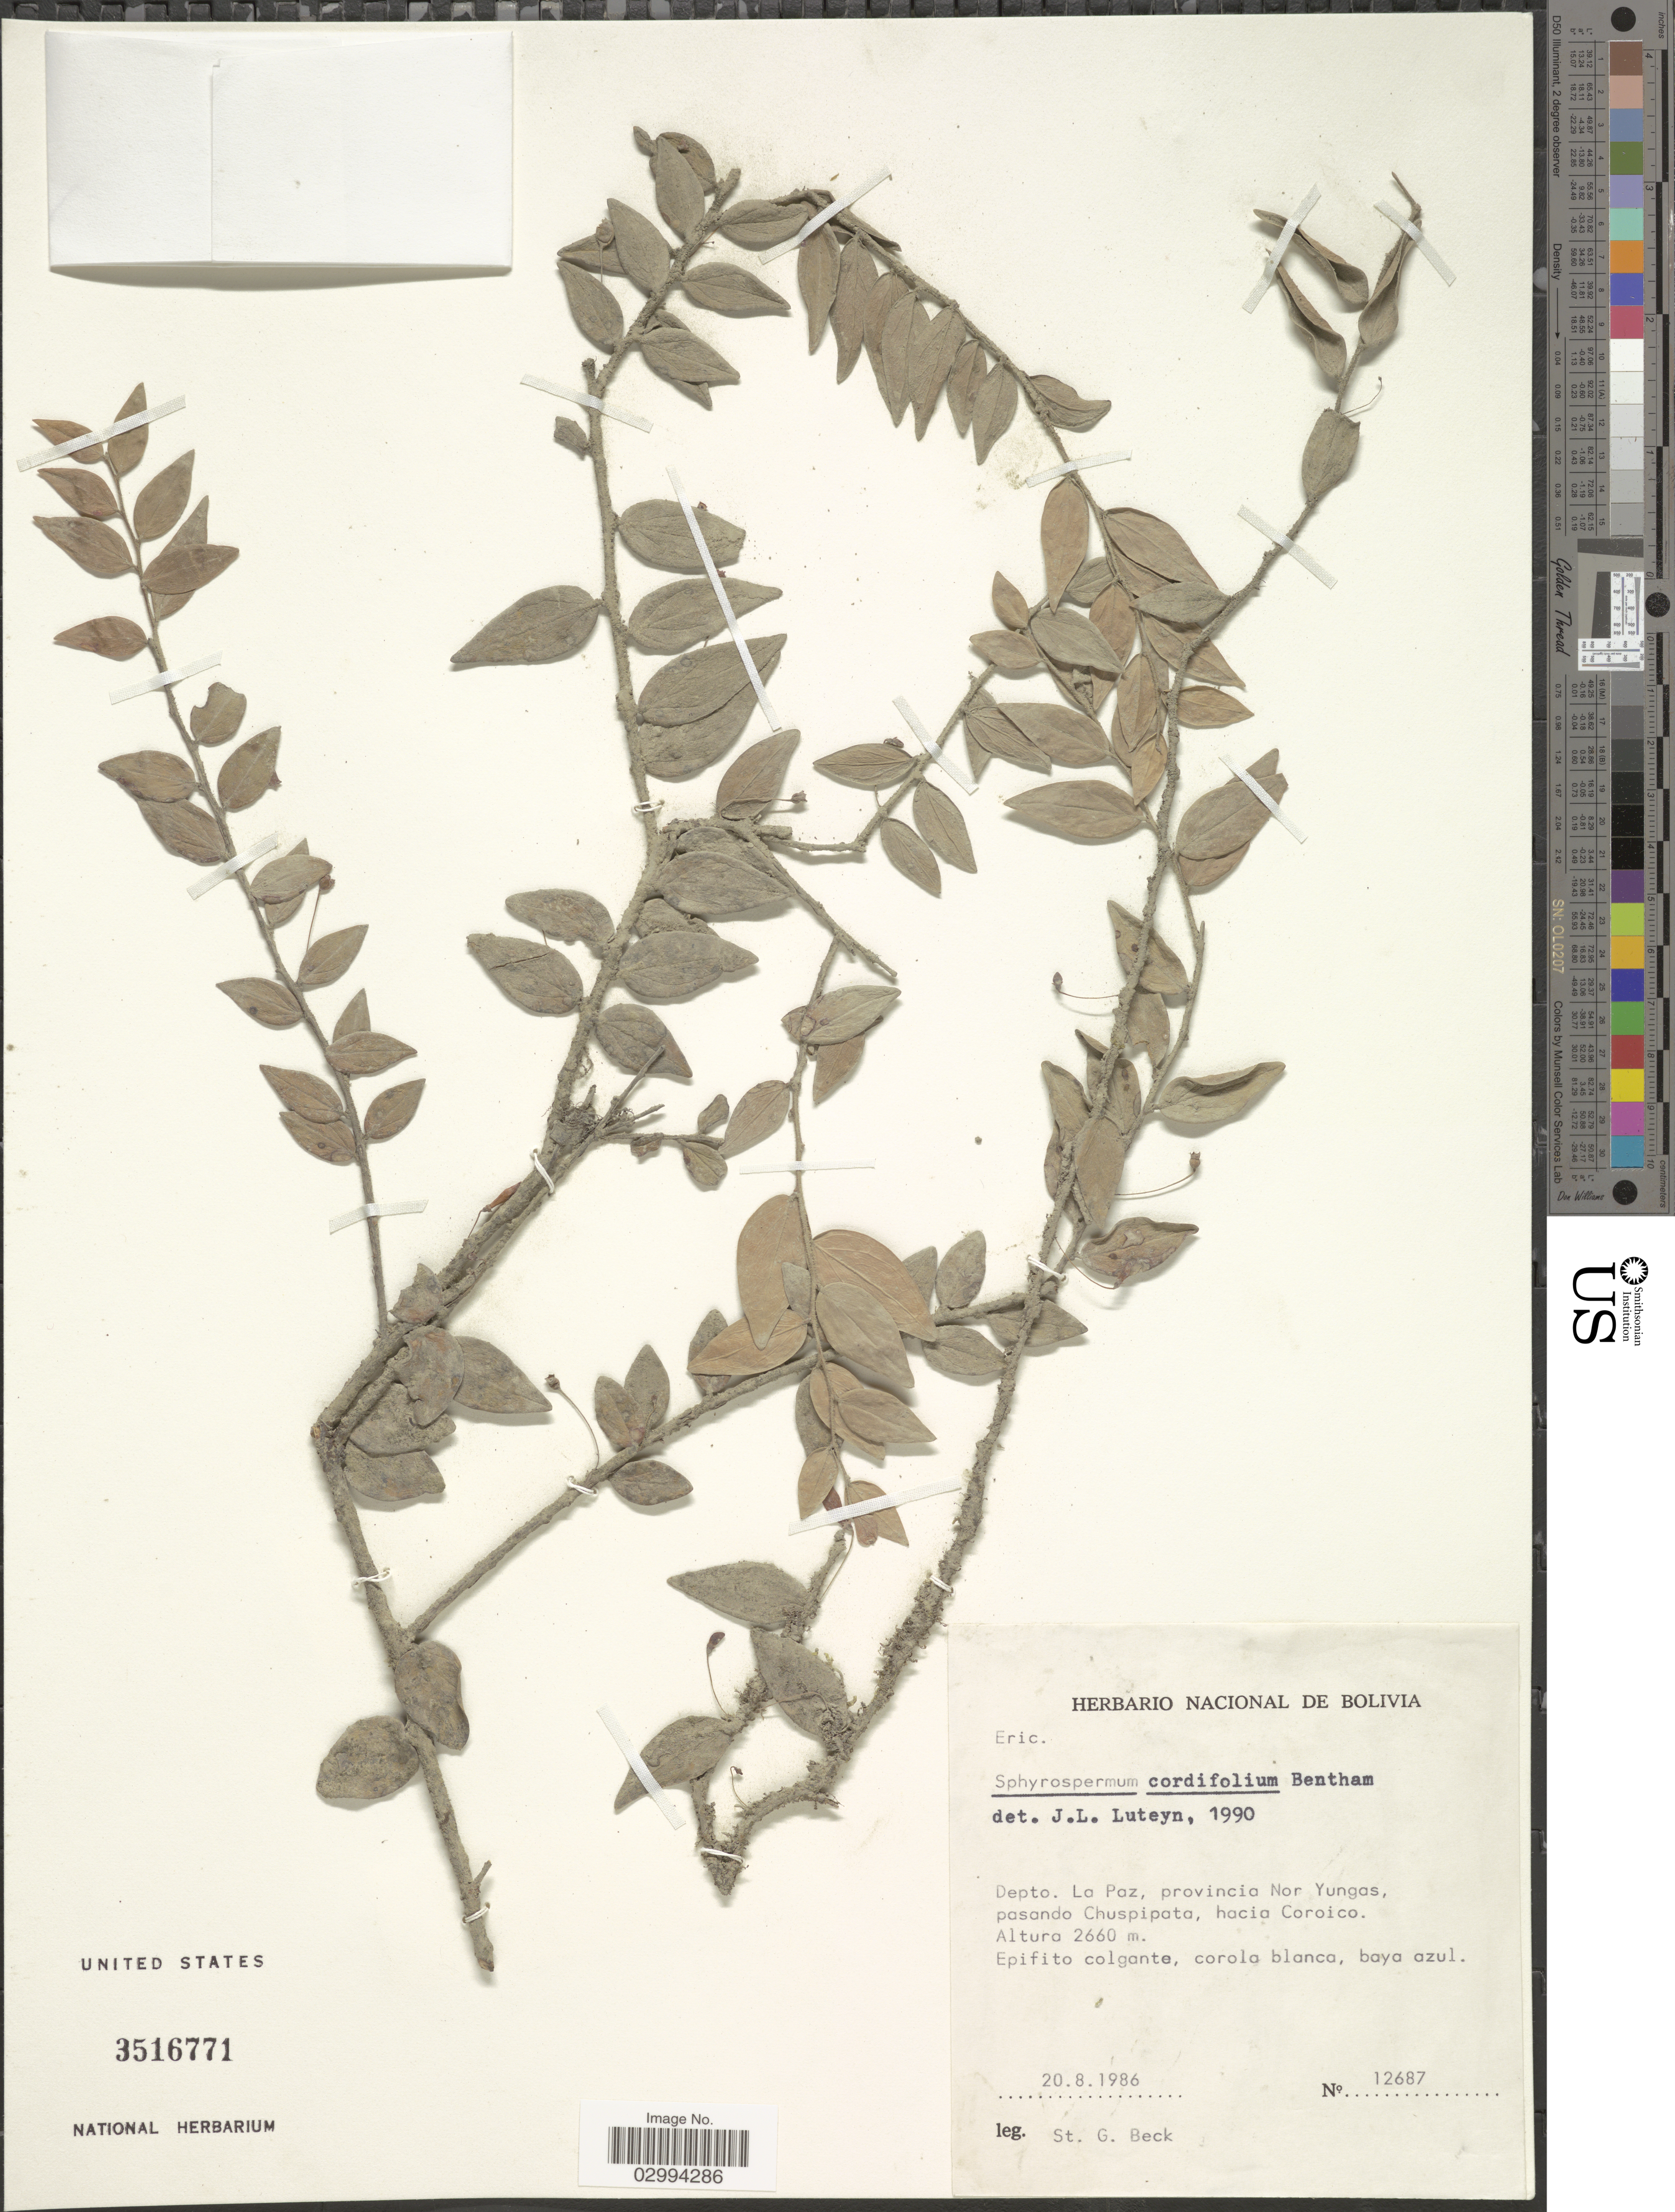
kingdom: Plantae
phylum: Tracheophyta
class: Magnoliopsida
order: Ericales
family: Ericaceae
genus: Sphyrospermum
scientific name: Sphyrospermum cordifolium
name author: Benth.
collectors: S. G. Beck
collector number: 12687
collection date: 1986-08-20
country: Bolivia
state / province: La Paz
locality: Depto. La Paz, provincia Nor Yungas, pasando Chusipata, hacia Coroico.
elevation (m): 2660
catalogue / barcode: US 3516771